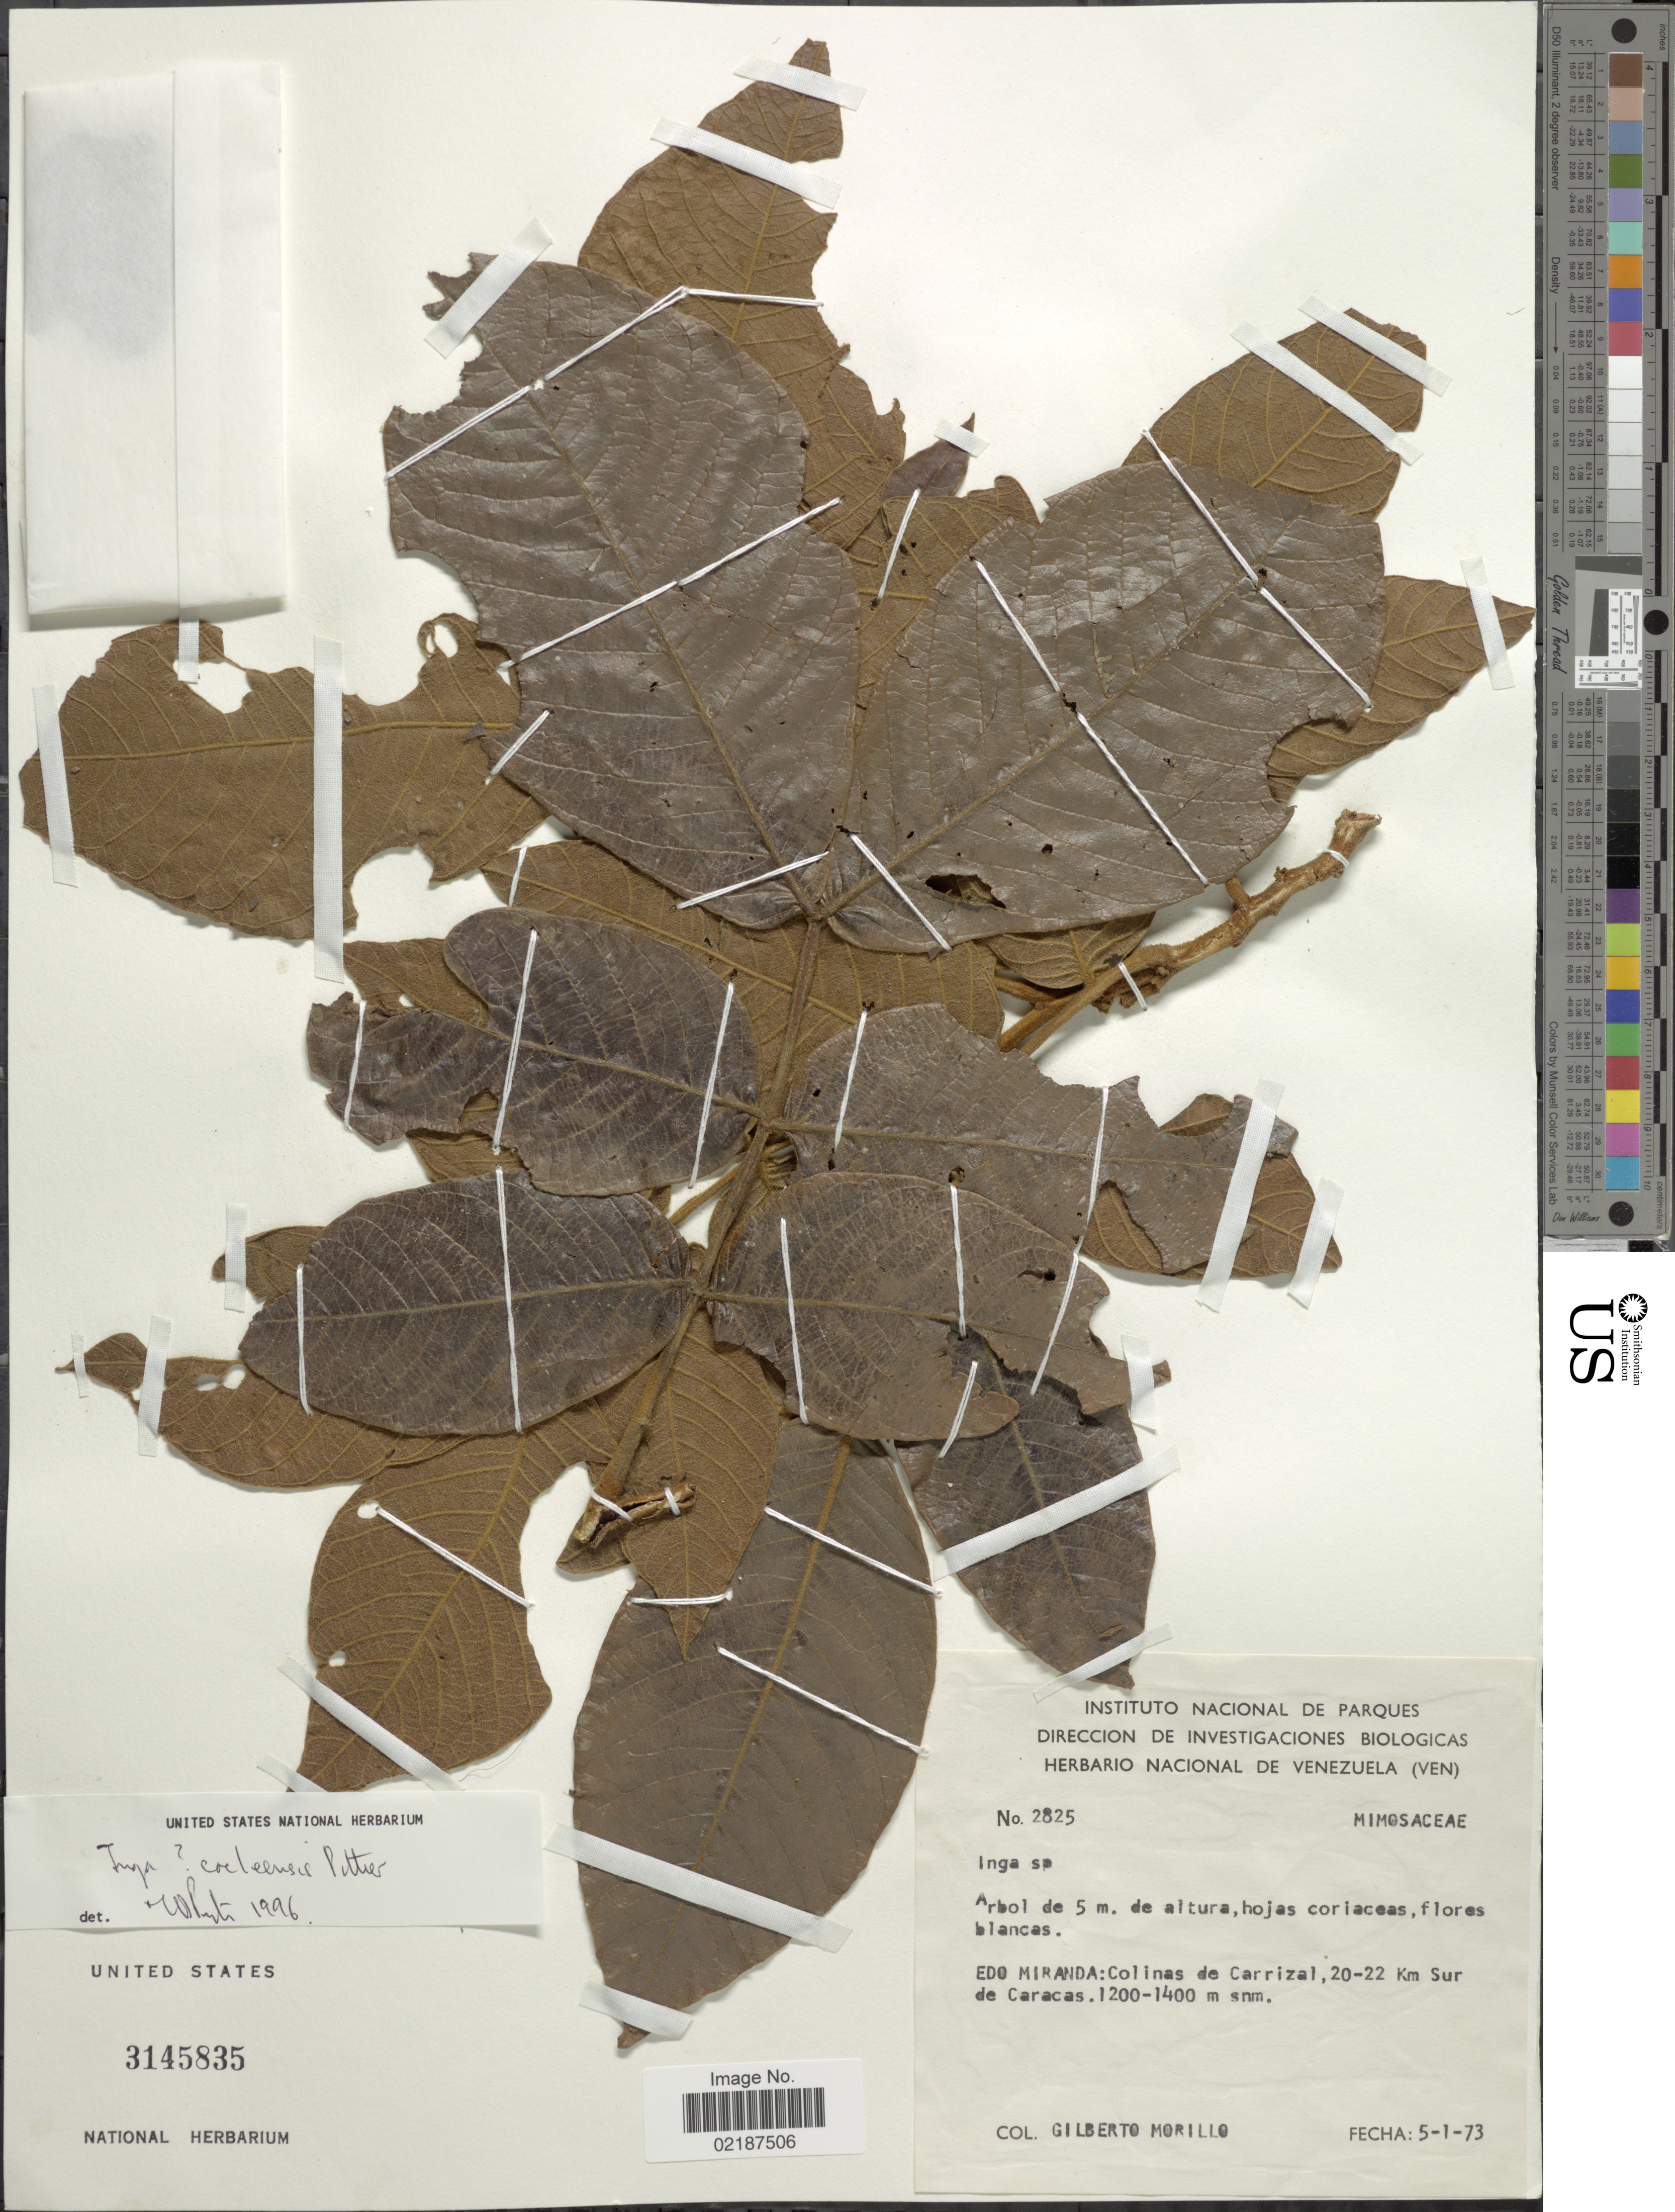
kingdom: Plantae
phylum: Tracheophyta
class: Magnoliopsida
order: Fabales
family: Fabaceae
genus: Inga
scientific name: Inga cocleensis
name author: Pittier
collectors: G. N. Morillo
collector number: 2825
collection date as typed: Transcribed d/m/y: 5/1/73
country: Venezuela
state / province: Miranda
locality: Colinas de Carrizal, 20 - 22 Km Sur de Caracas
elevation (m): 1200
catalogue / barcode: US 3145835